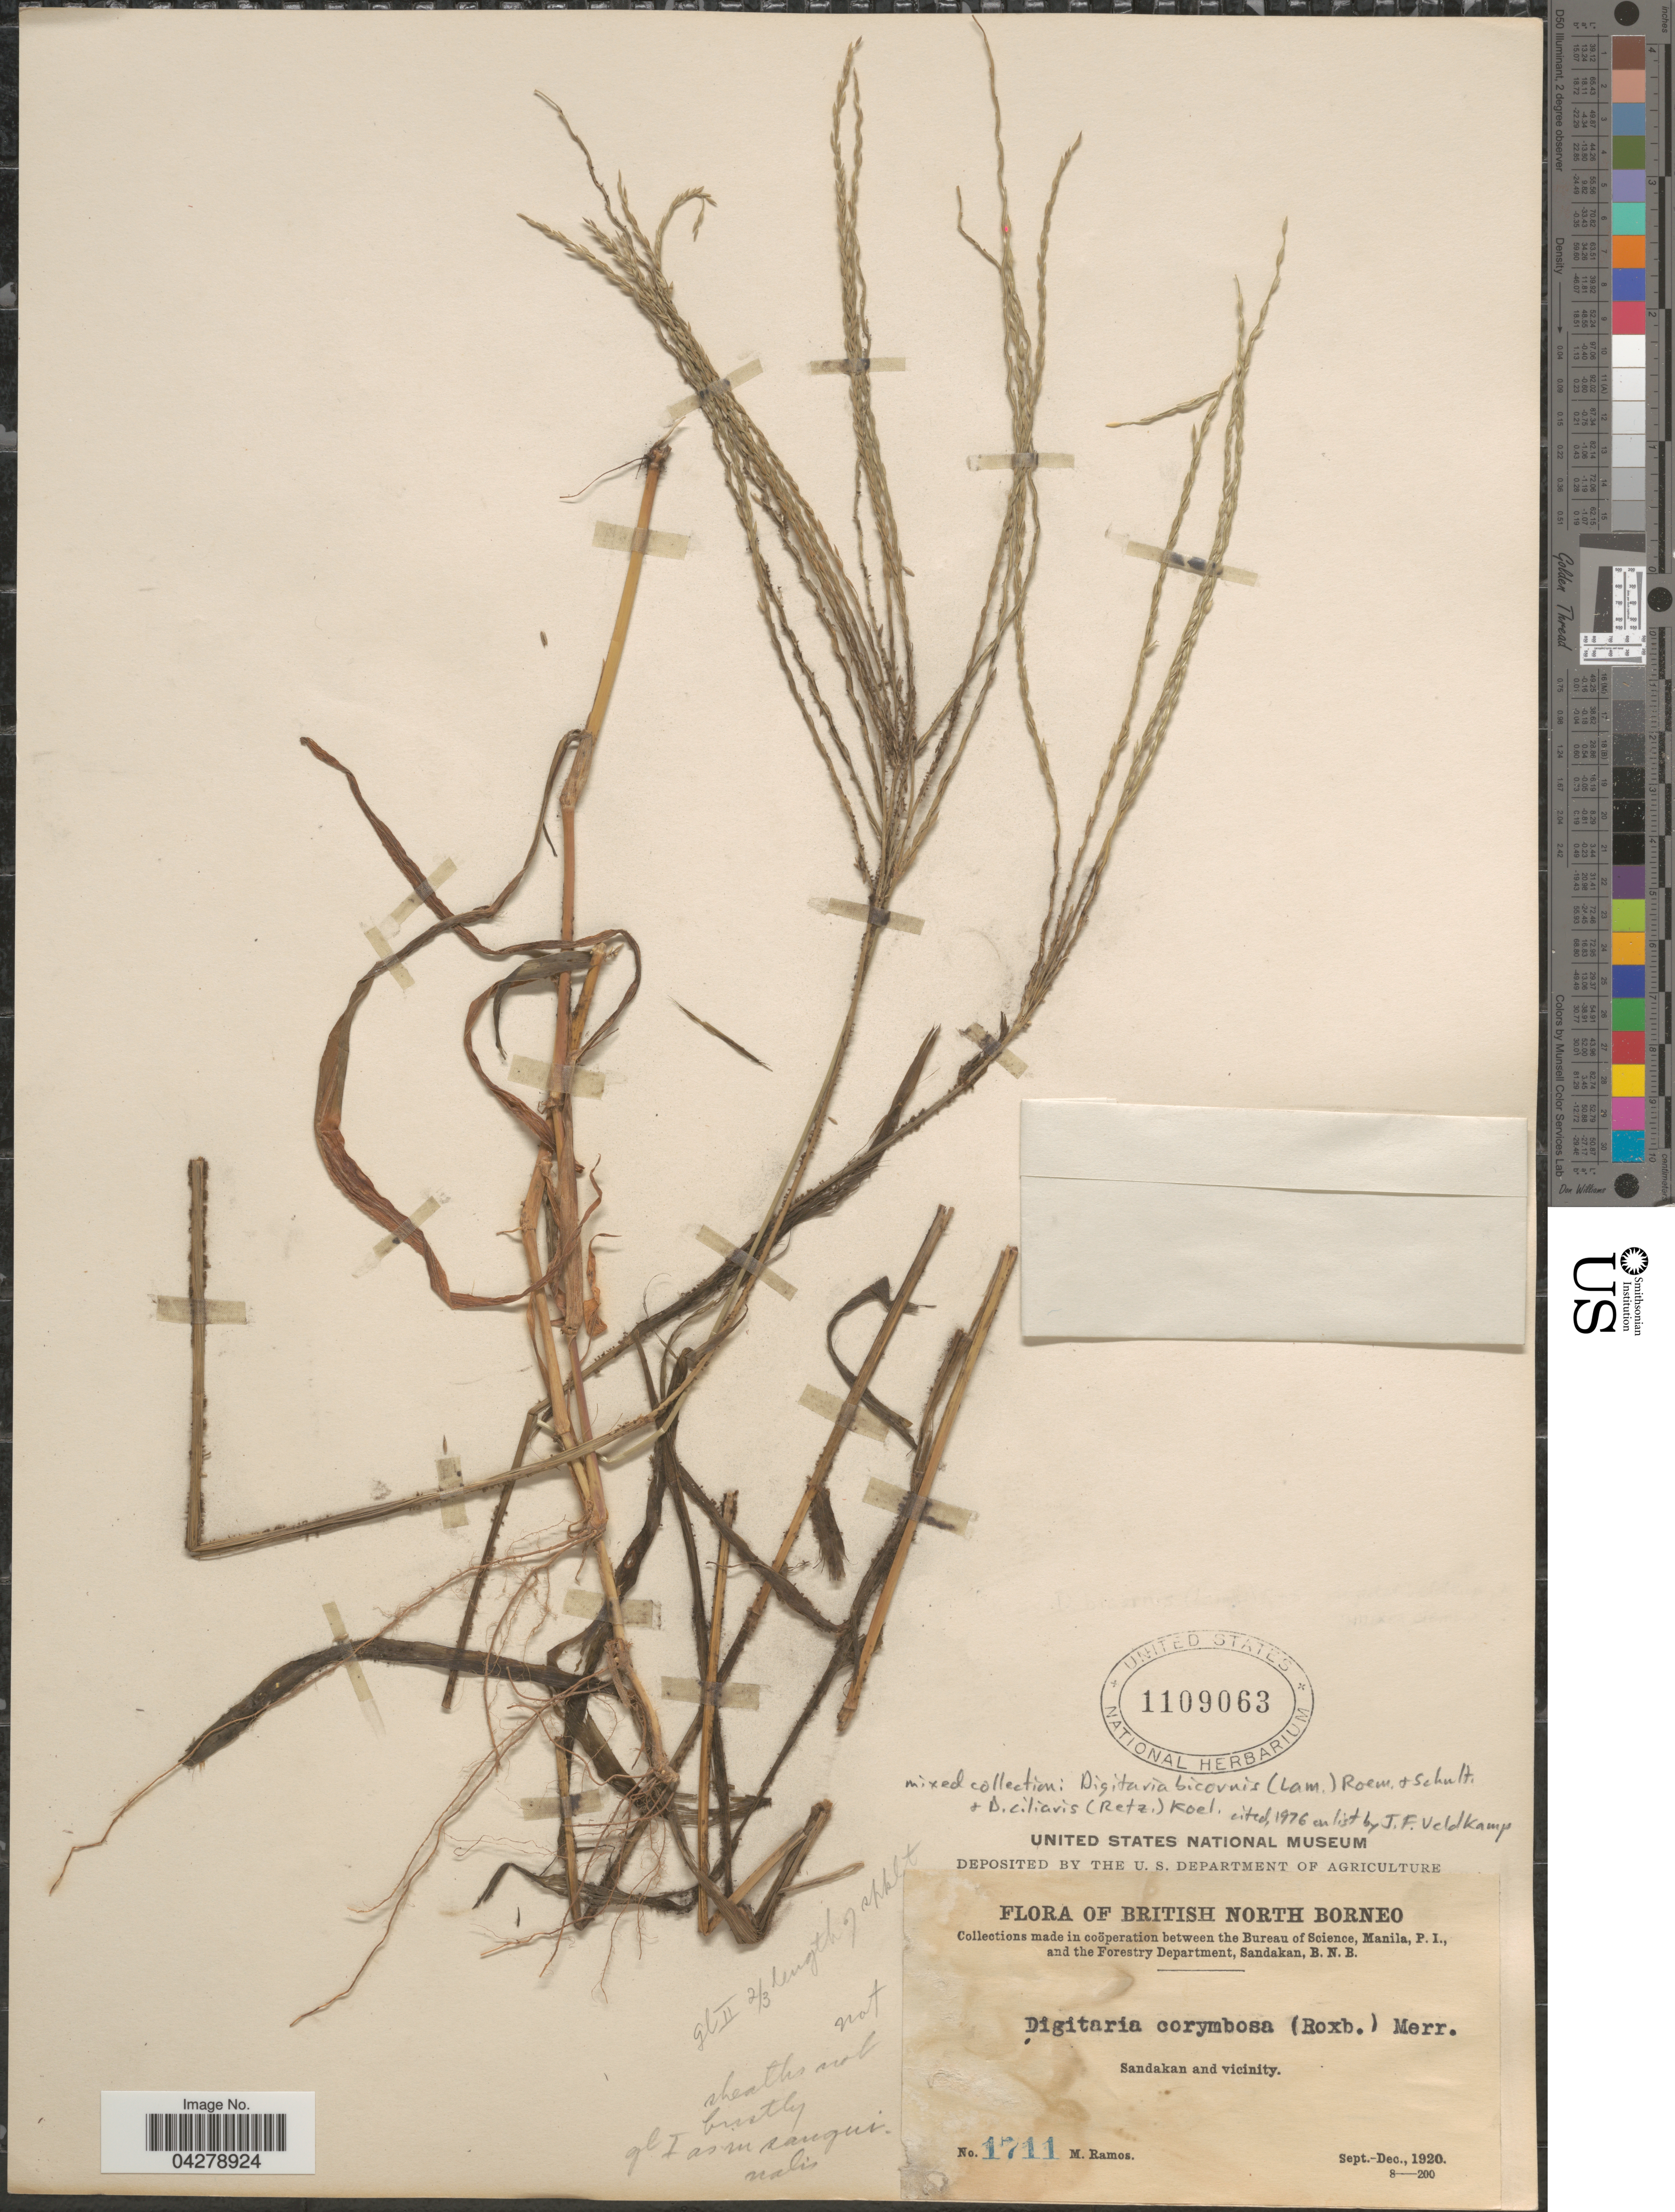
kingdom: Plantae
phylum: Tracheophyta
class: Liliopsida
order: Poales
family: Poaceae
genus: Digitaria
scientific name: Digitaria bicornis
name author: (Lam.) Roem. & Schult.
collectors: M. Ramos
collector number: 1711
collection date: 1920-09/1920-12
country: Malaysia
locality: British North Borneo. Sandakan and vicinity.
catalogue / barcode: US 1109063